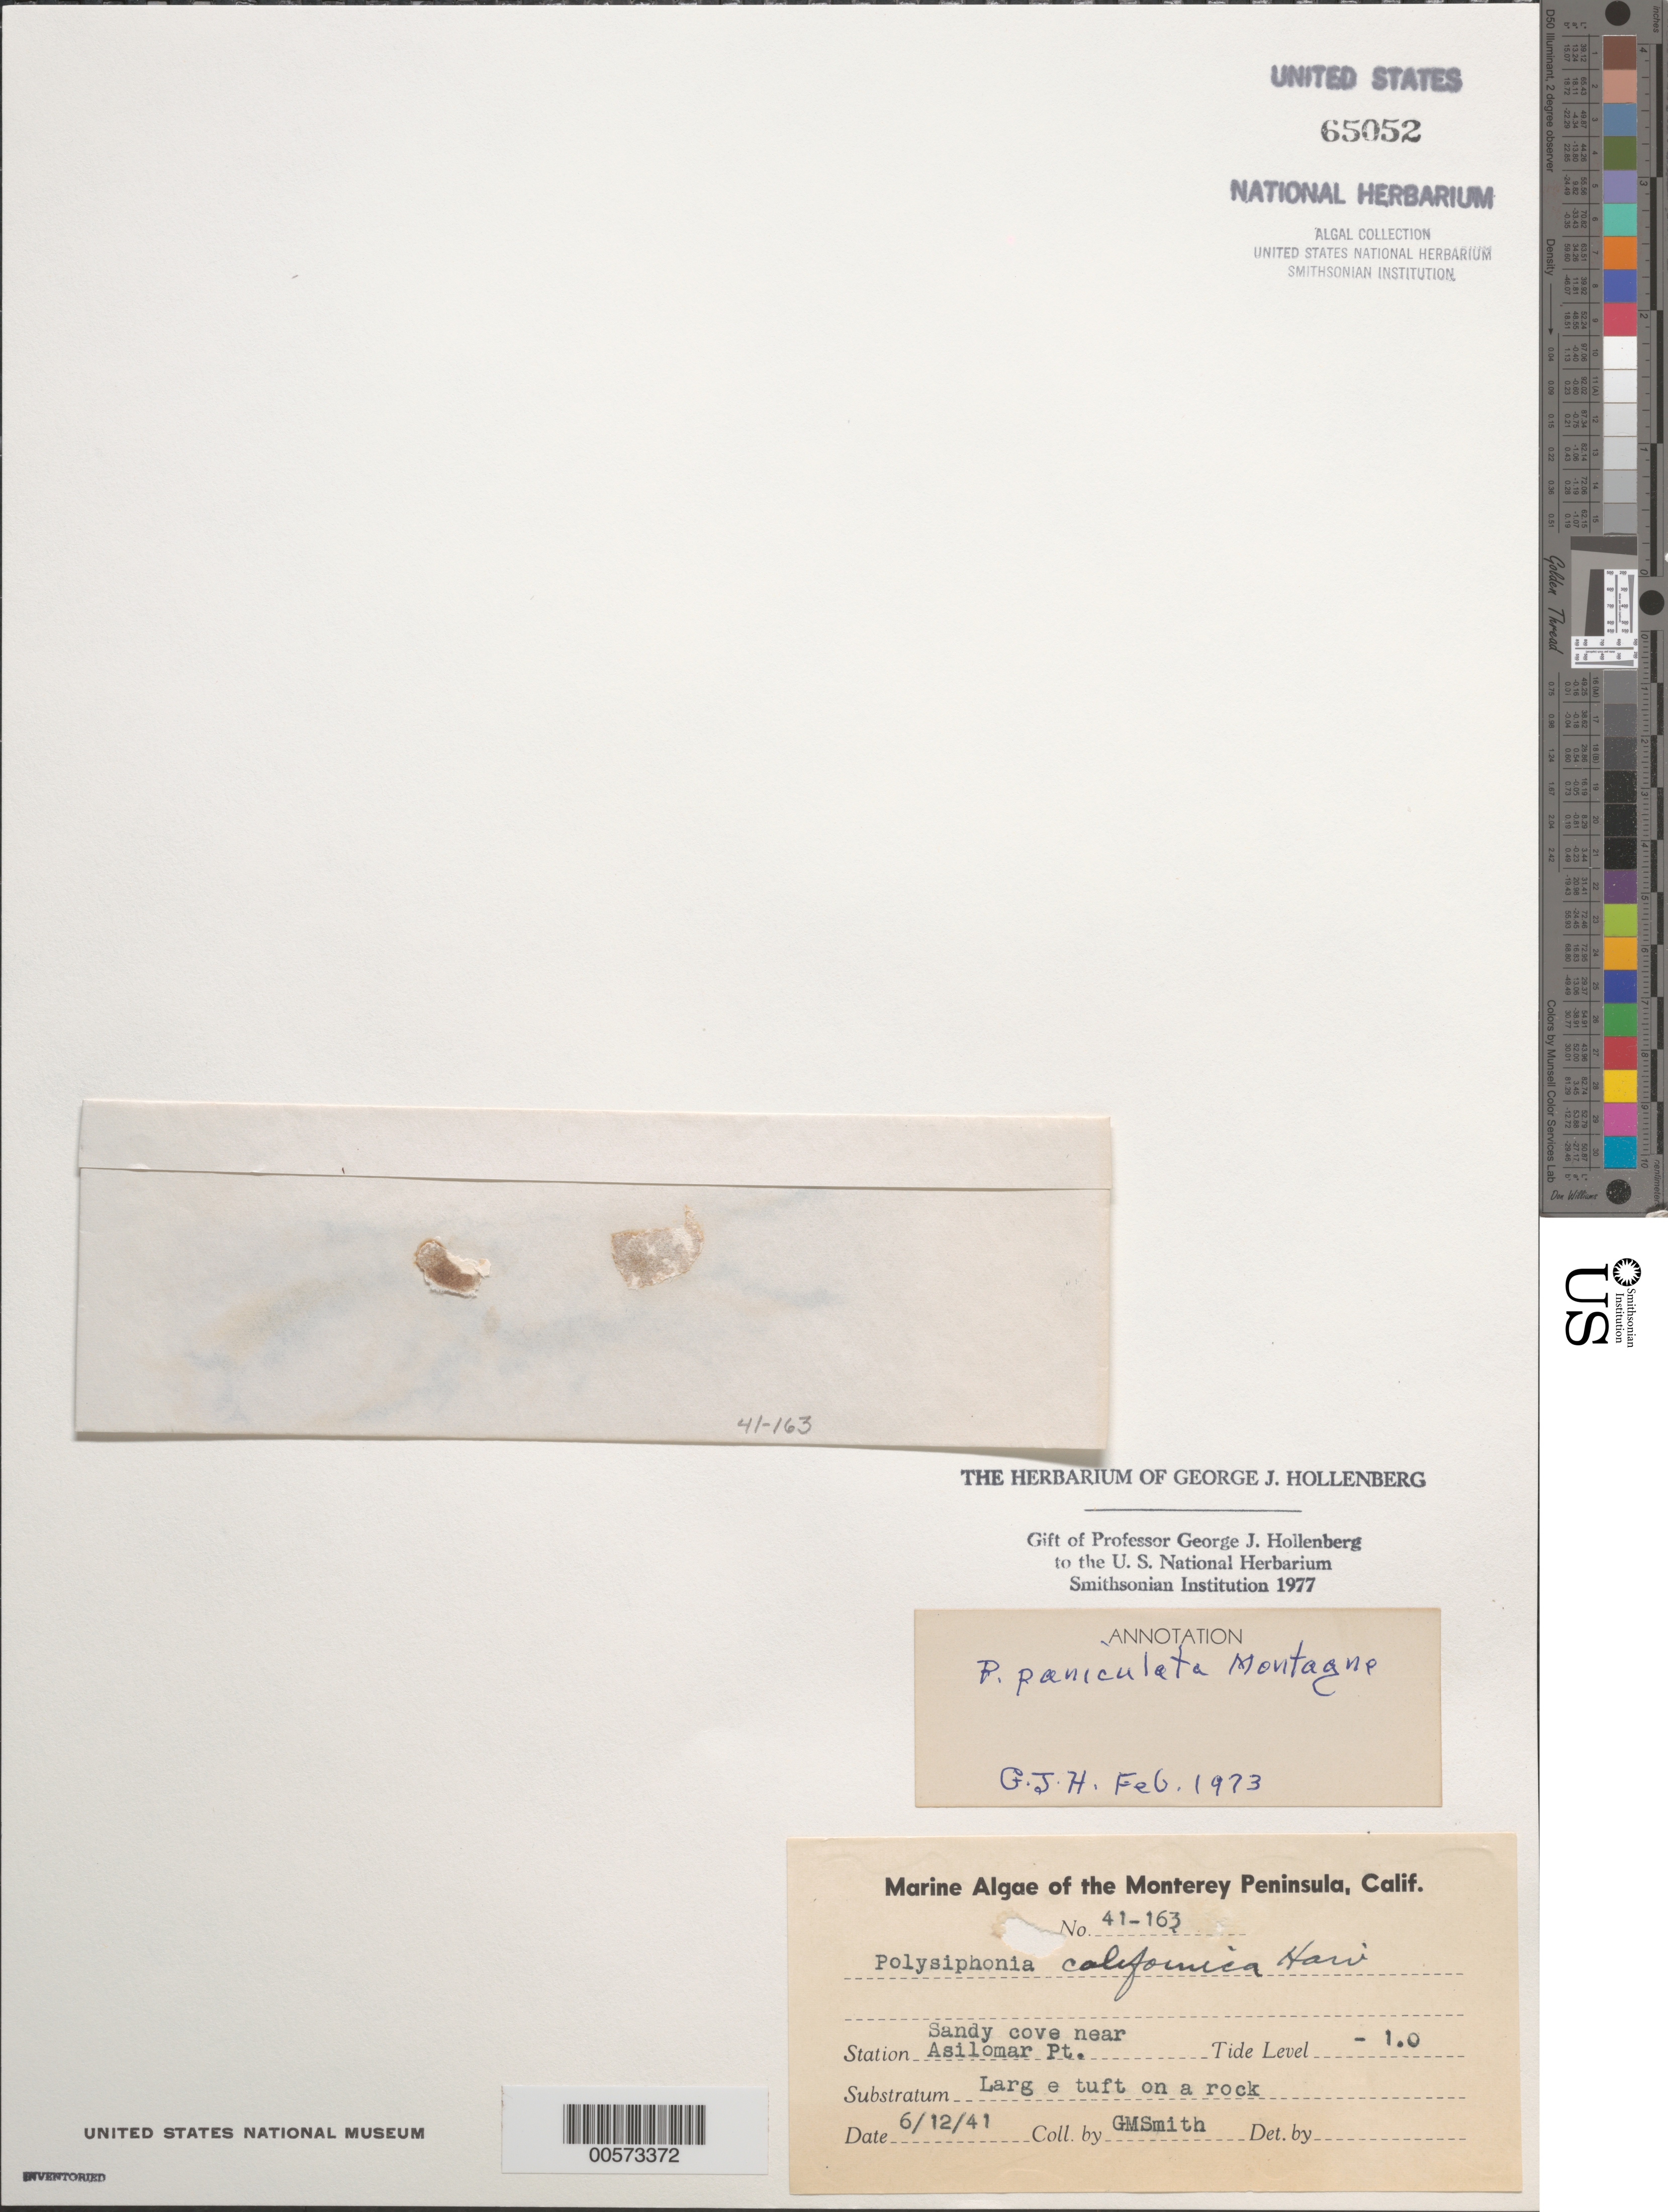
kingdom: Plantae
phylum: Rhodophyta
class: Florideophyceae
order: Ceramiales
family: Rhodomelaceae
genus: Eutrichosiphonia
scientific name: Eutrichosiphonia paniculata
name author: (Mont.) D.E.Bustamante & T.O. Cho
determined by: Algae name updating Project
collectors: G. M. Smith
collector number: Gms 41-163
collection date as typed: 12 Jun 1941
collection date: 1941-06-12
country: United States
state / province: California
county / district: Monterey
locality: Sandy cove near Asilomar Point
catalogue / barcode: US 65052